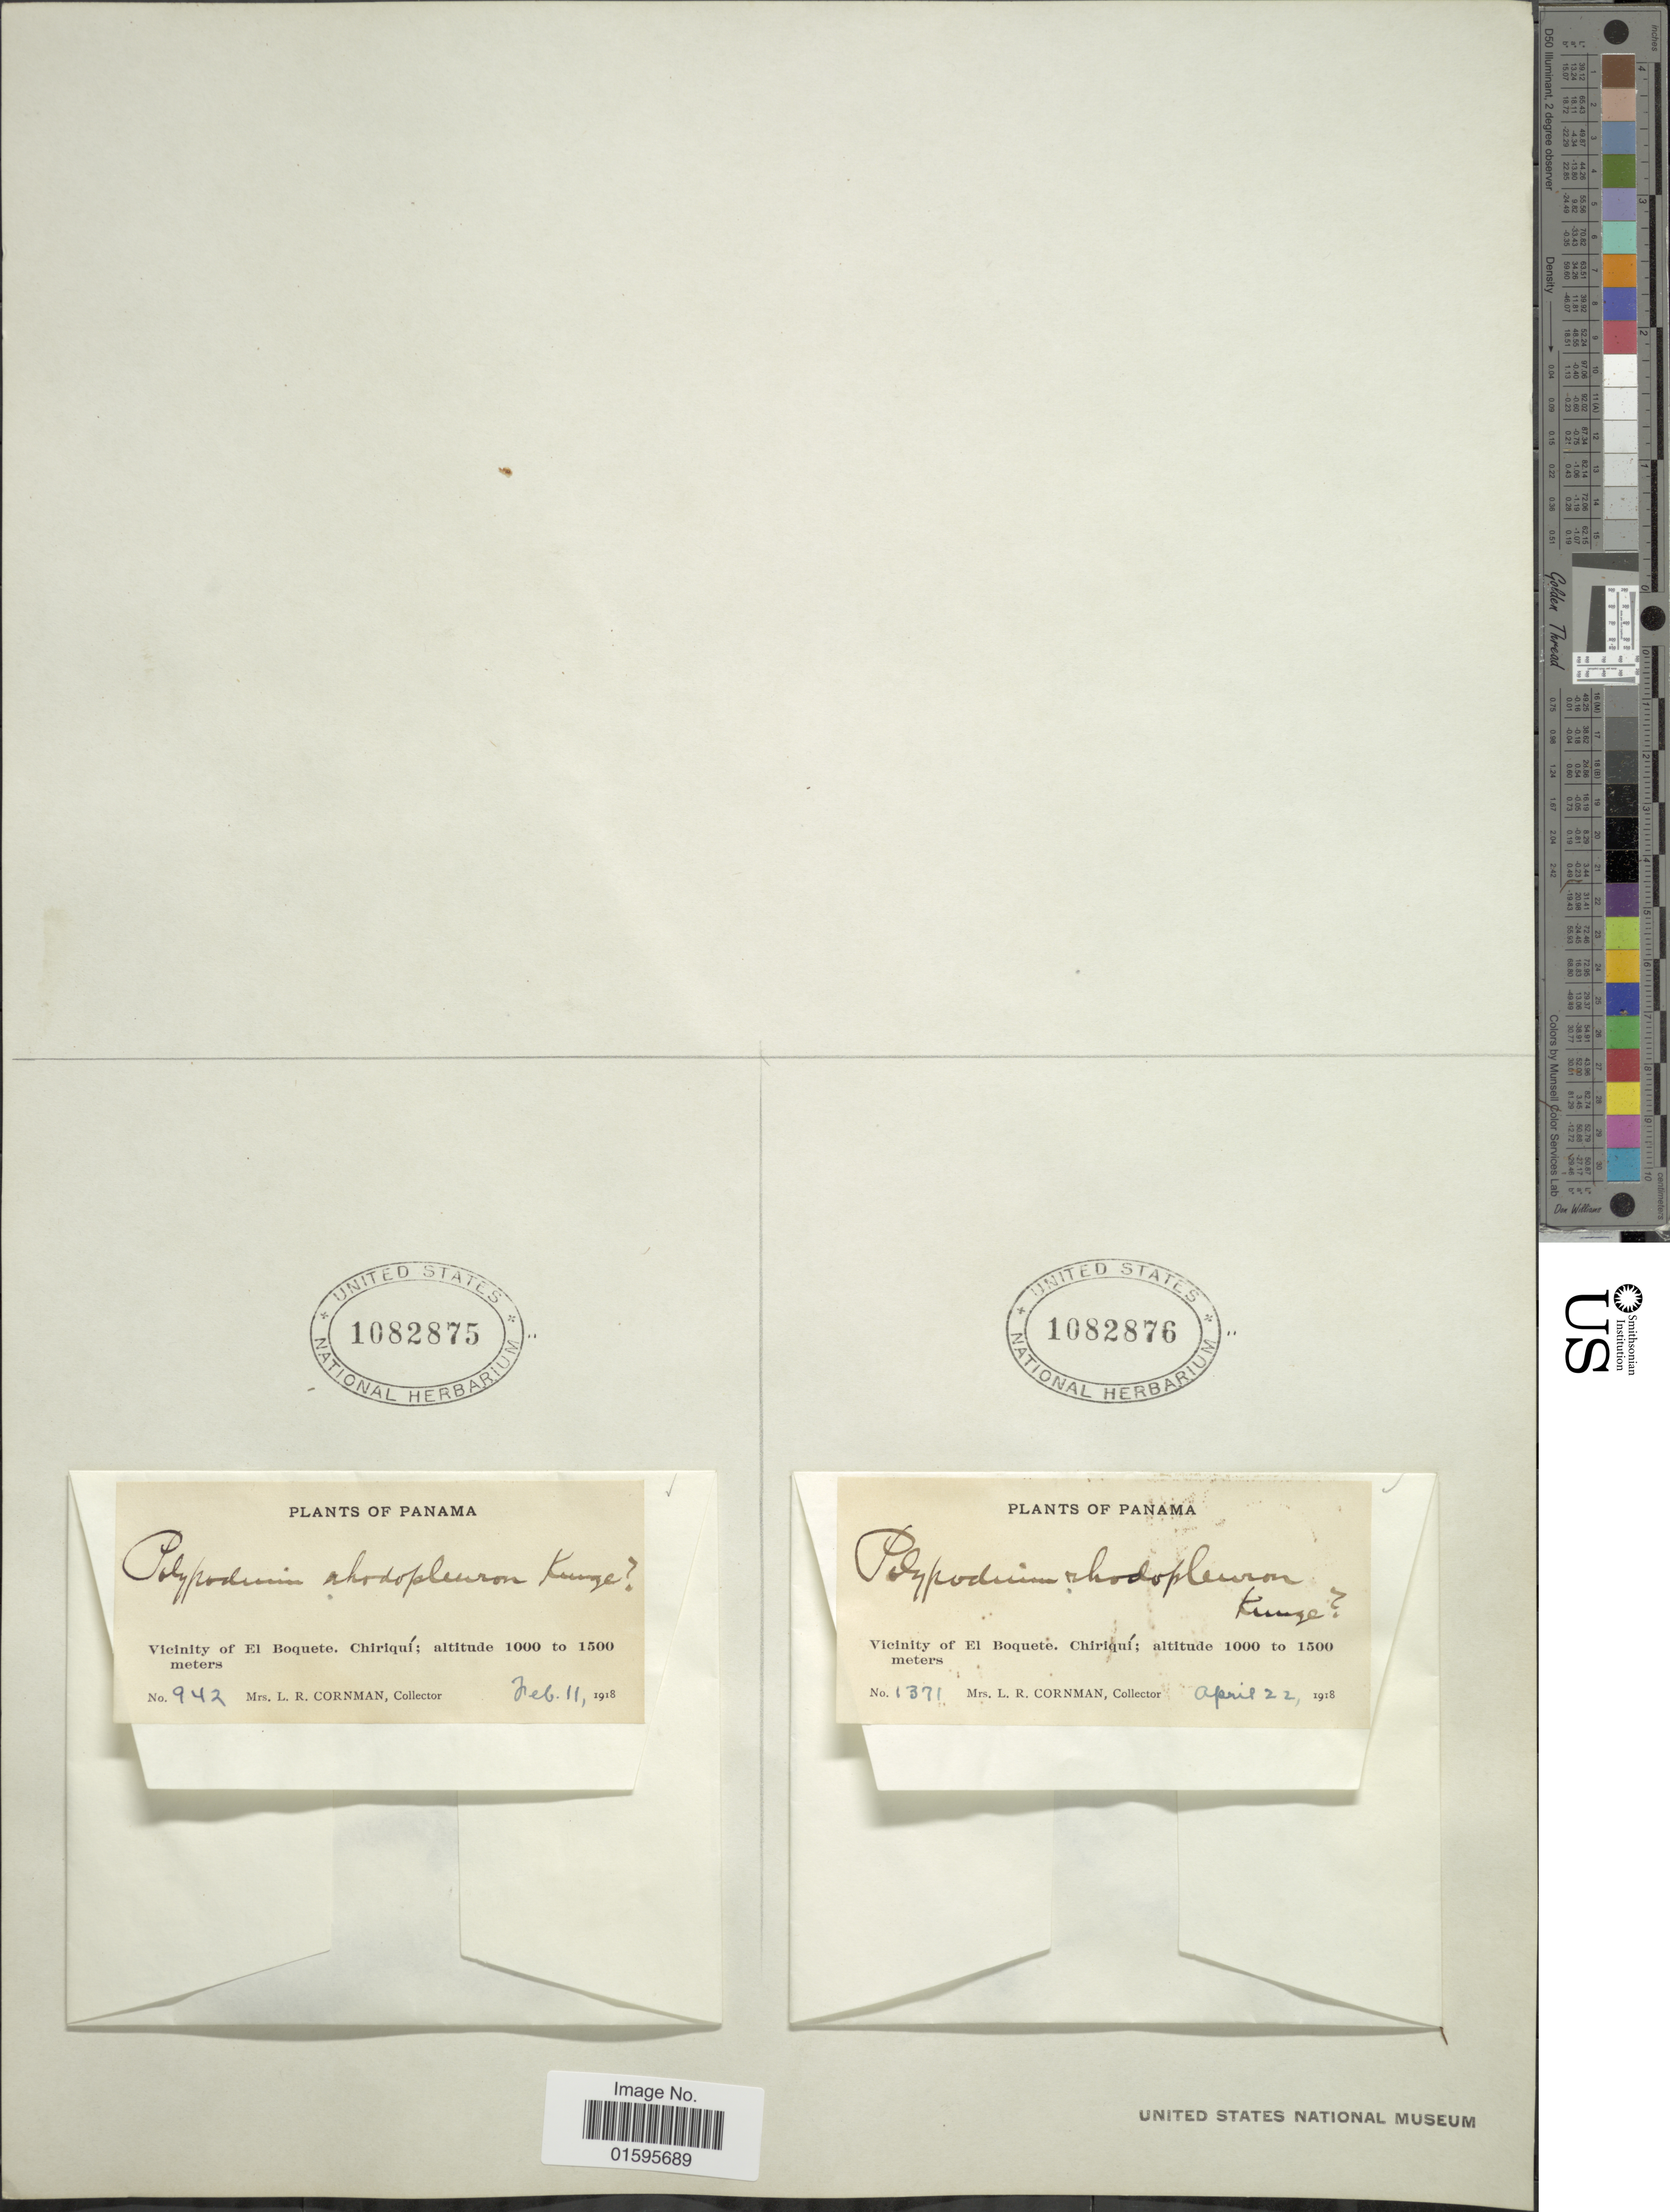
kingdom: Plantae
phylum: Tracheophyta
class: Polypodiopsida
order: Polypodiales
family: Polypodiaceae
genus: Polypodium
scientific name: Polypodium rhodopleuron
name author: Kunze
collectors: L. Cornman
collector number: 1371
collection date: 1918-04-22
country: Panama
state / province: Chiriqui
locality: Vicinity of El Boquete, Chiriqui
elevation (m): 1000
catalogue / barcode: US 1082876-2